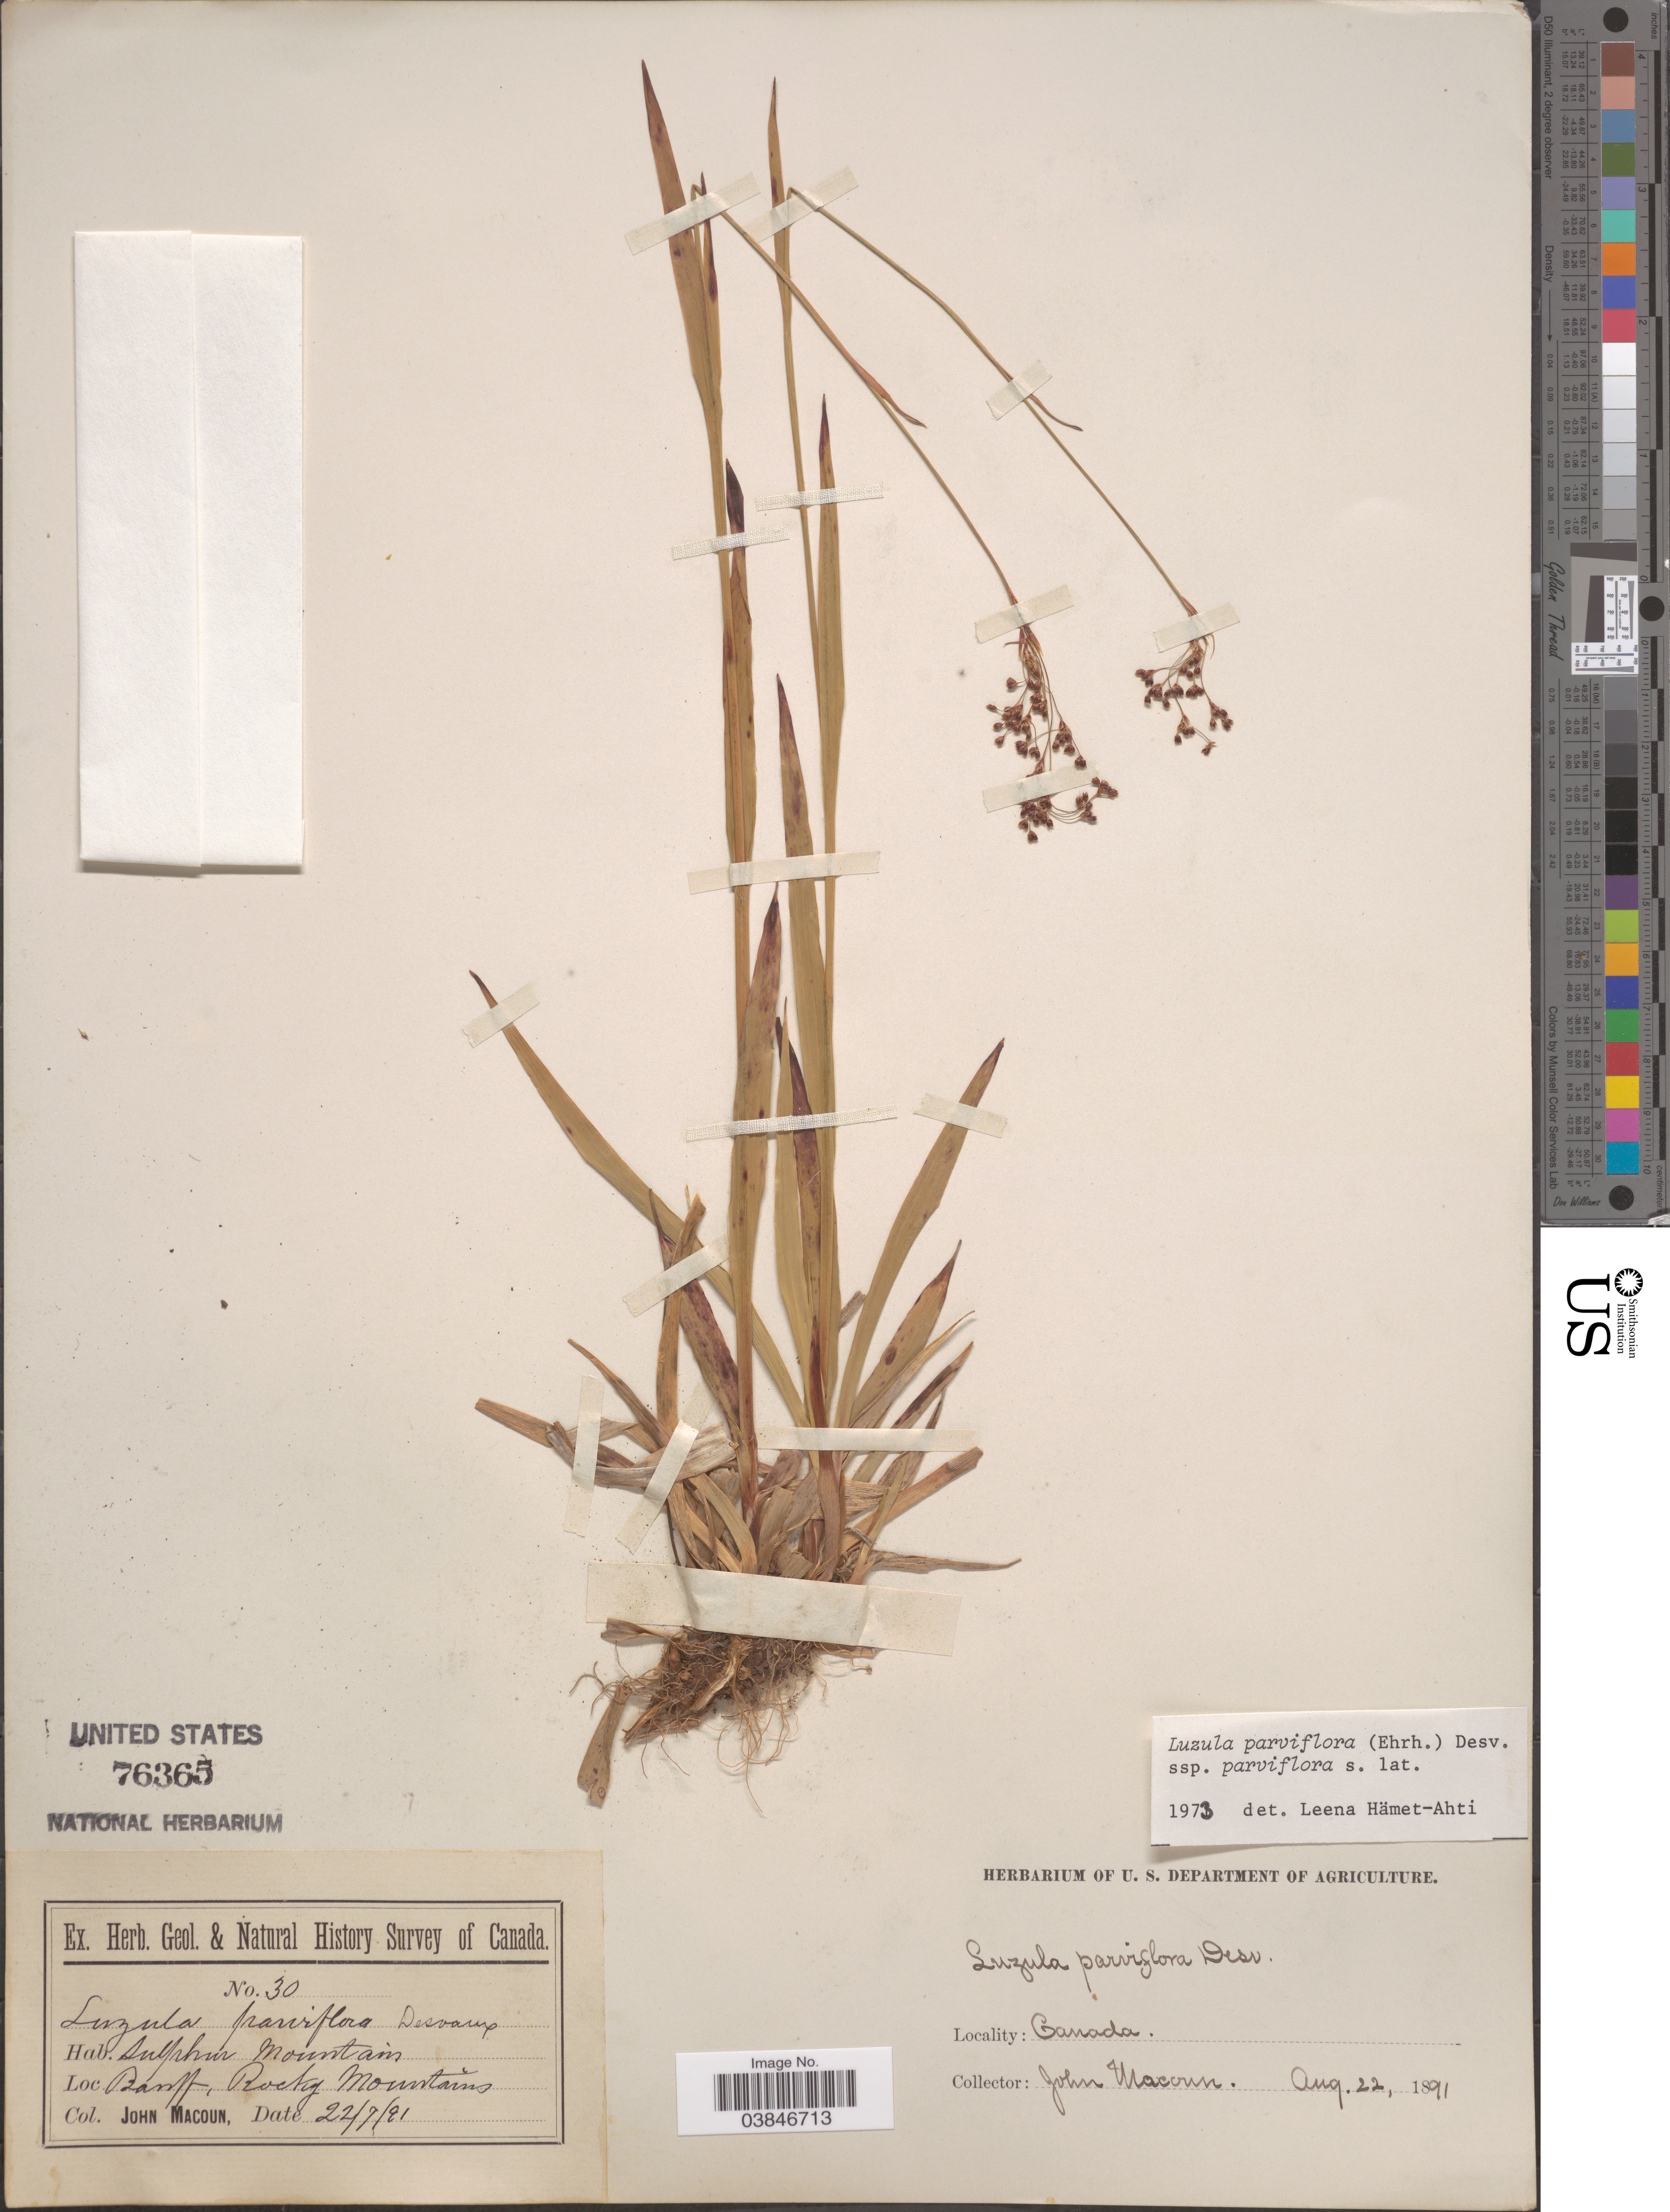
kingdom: Plantae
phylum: Tracheophyta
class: Liliopsida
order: Poales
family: Juncaceae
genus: Luzula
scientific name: Luzula parviflora subsp. parviflora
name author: (Ehrh.) Desv.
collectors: J. Macoun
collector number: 30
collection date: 1891-07-22/1891-08-22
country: Canada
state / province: Alberta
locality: Sulphur Mountain. Banff, Rocky Mountains.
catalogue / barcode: US 76365